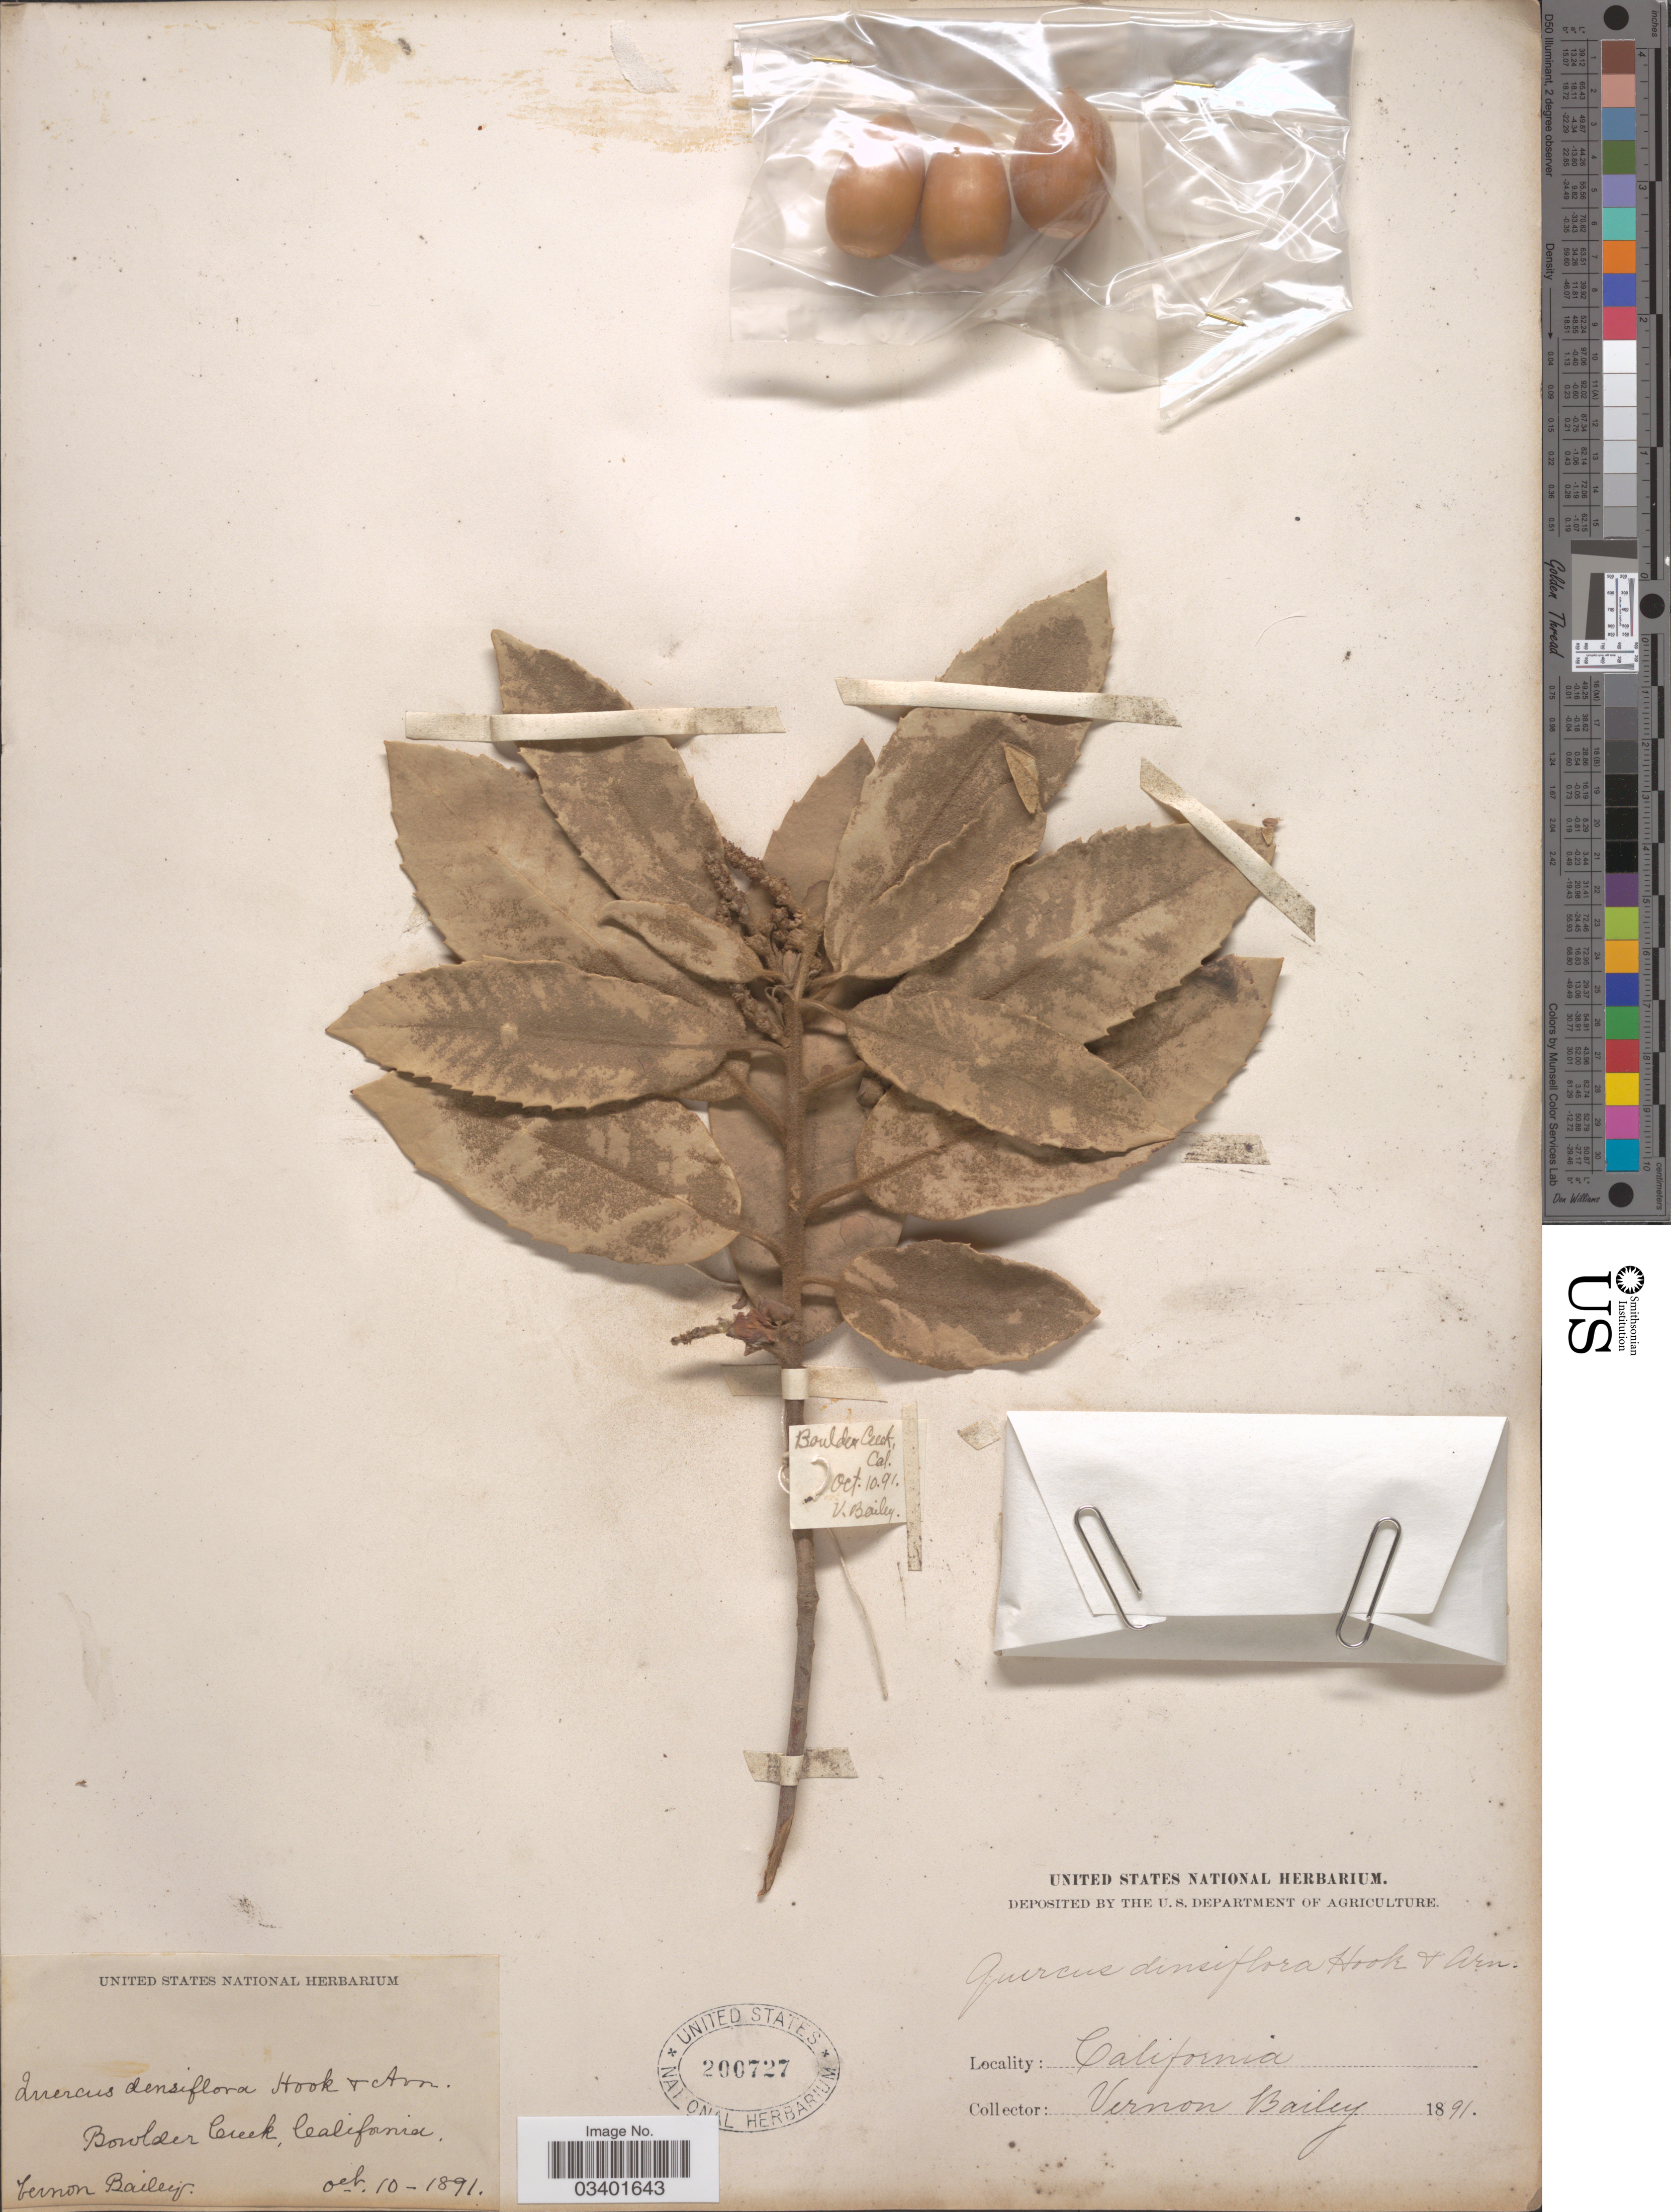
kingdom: Plantae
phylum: Tracheophyta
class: Magnoliopsida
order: Fagales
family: Fagaceae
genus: Notholithocarpus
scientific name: Notholithocarpus densiflorus var. densiflorus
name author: (Hook. & Arn.) P. S. Manos et al.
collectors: V. O. Bailey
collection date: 1891-10-10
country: United States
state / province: California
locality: Boulder Creek.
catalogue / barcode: US 200727